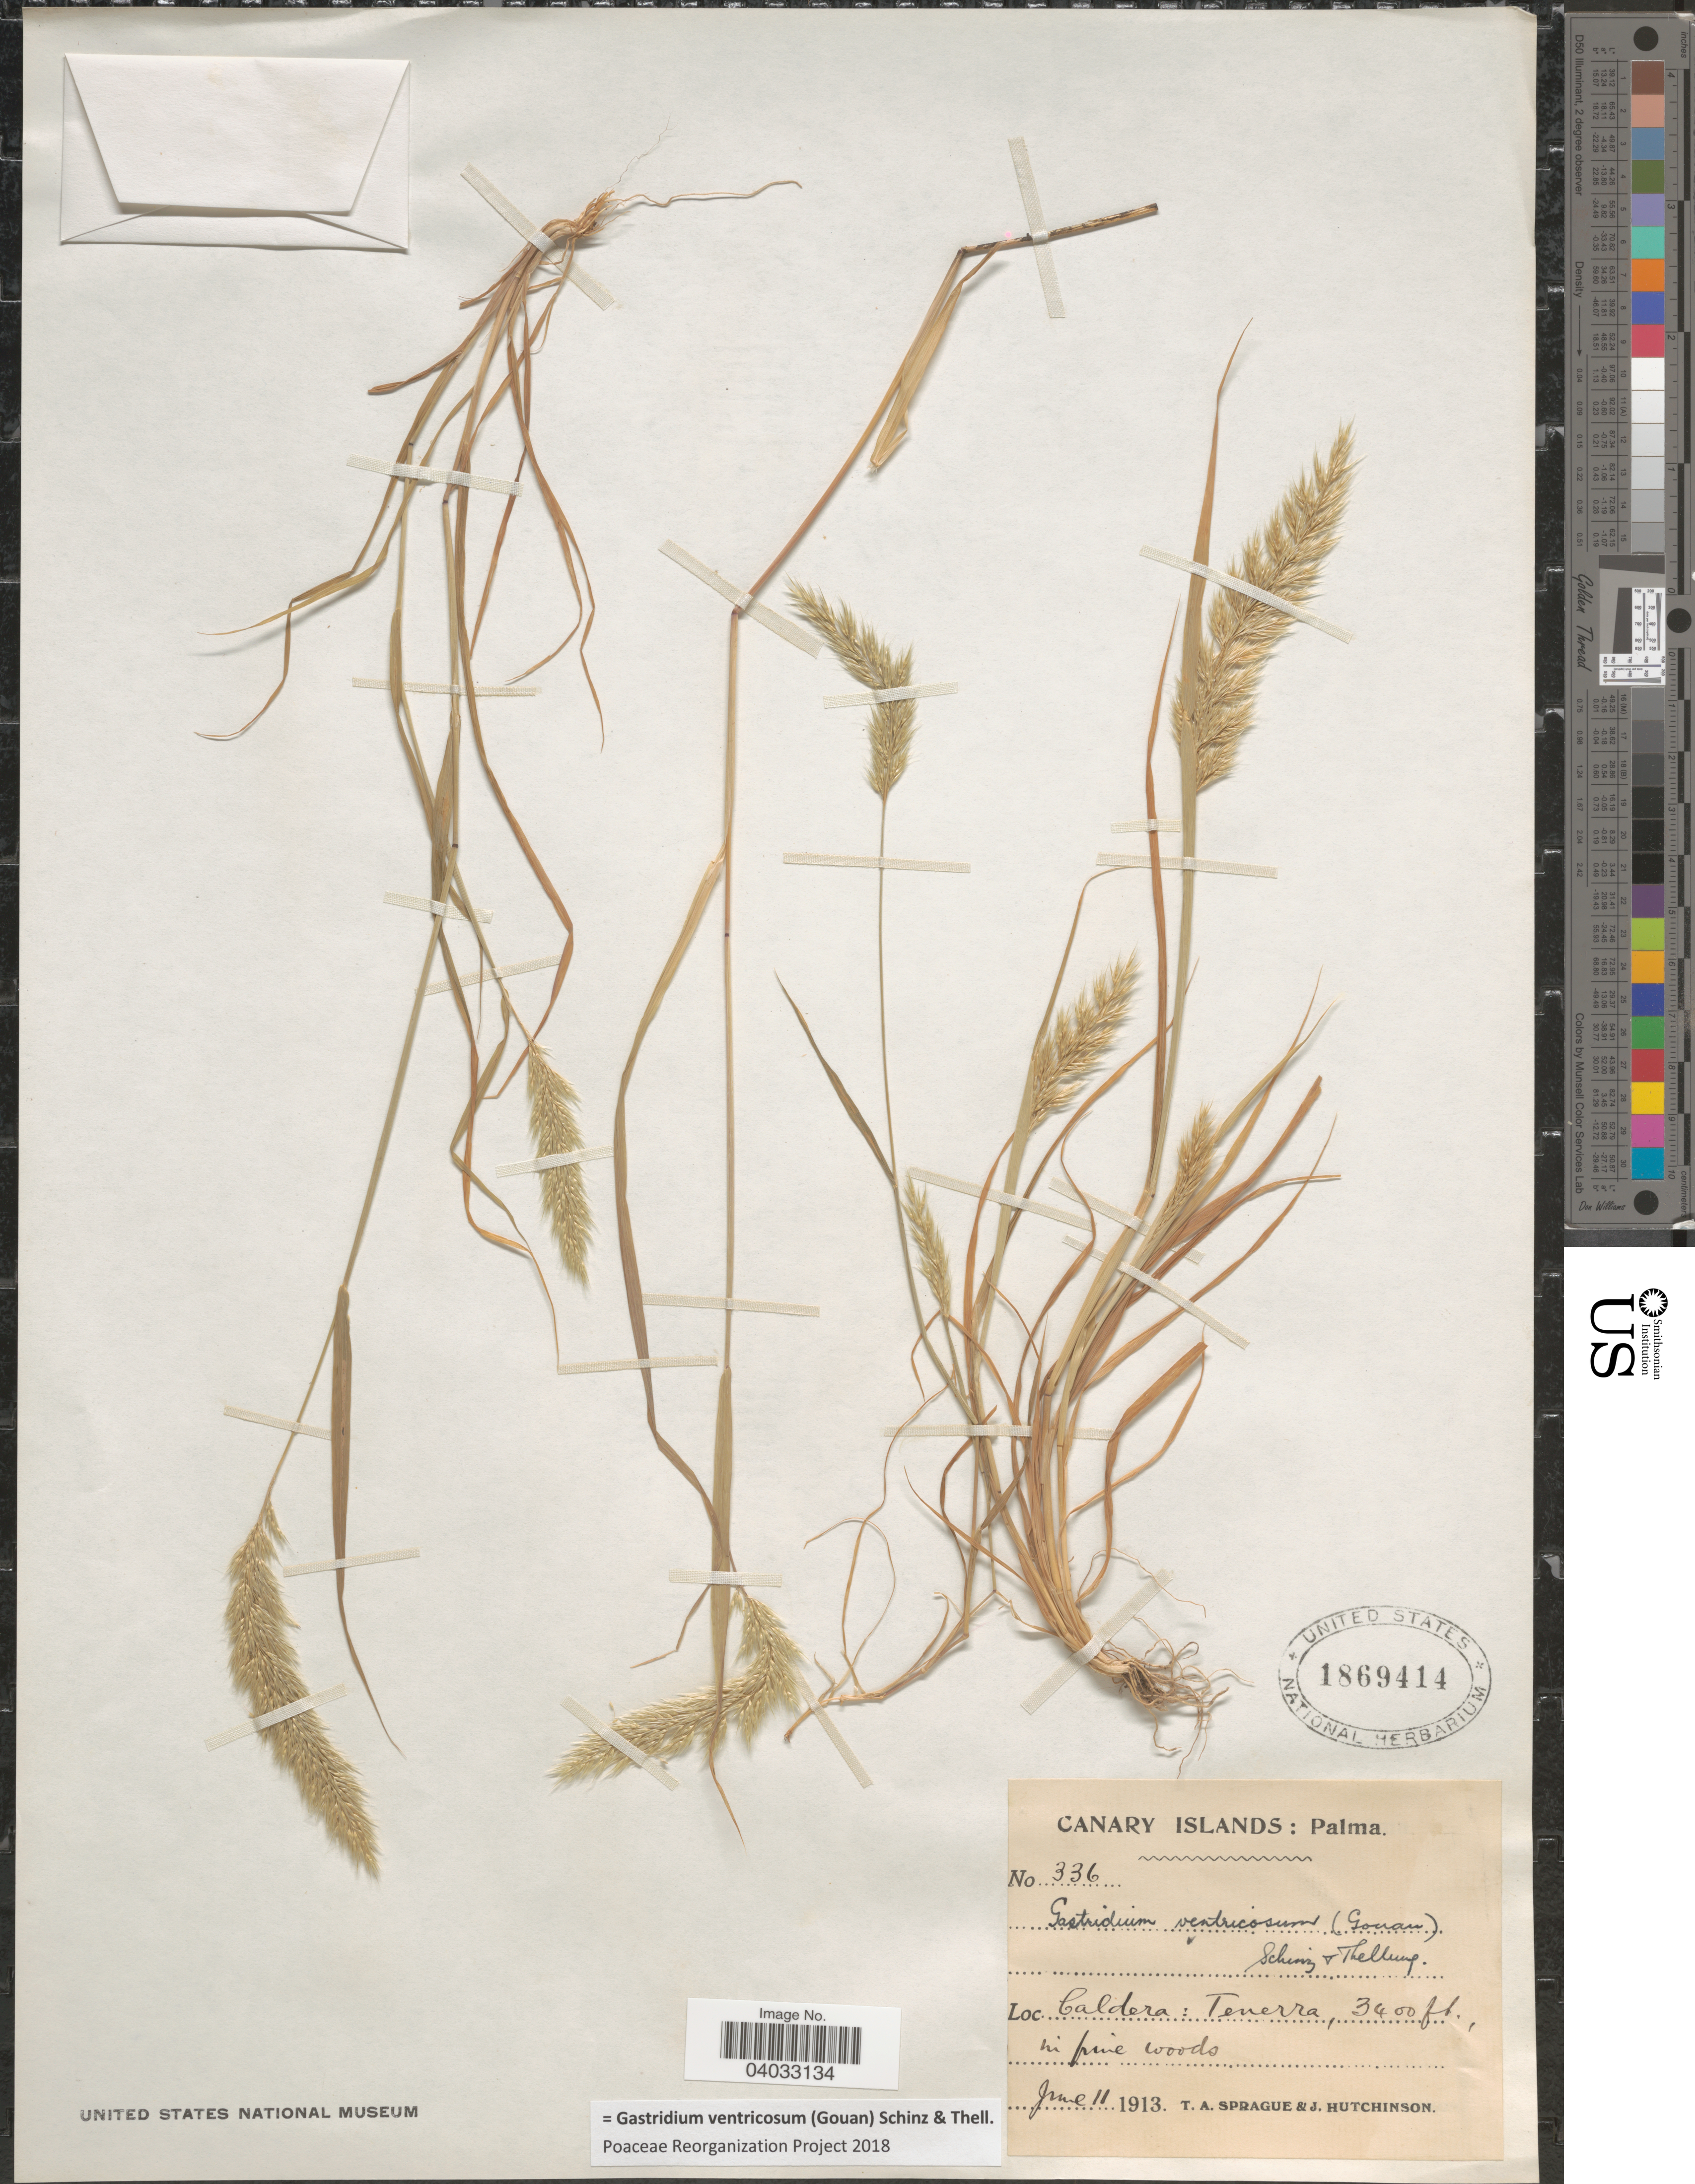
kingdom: Plantae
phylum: Tracheophyta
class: Liliopsida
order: Poales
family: Poaceae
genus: Gastridium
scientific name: Gastridium ventricosum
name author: (Gouan) Schinz & Thell.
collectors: T. A. Sprague & J. Hutchinson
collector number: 336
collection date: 1913-06-11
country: Spain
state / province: Canarias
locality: Canary Islands: Palma. Caldera: Tenerra.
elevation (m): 1036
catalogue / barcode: US 1869414